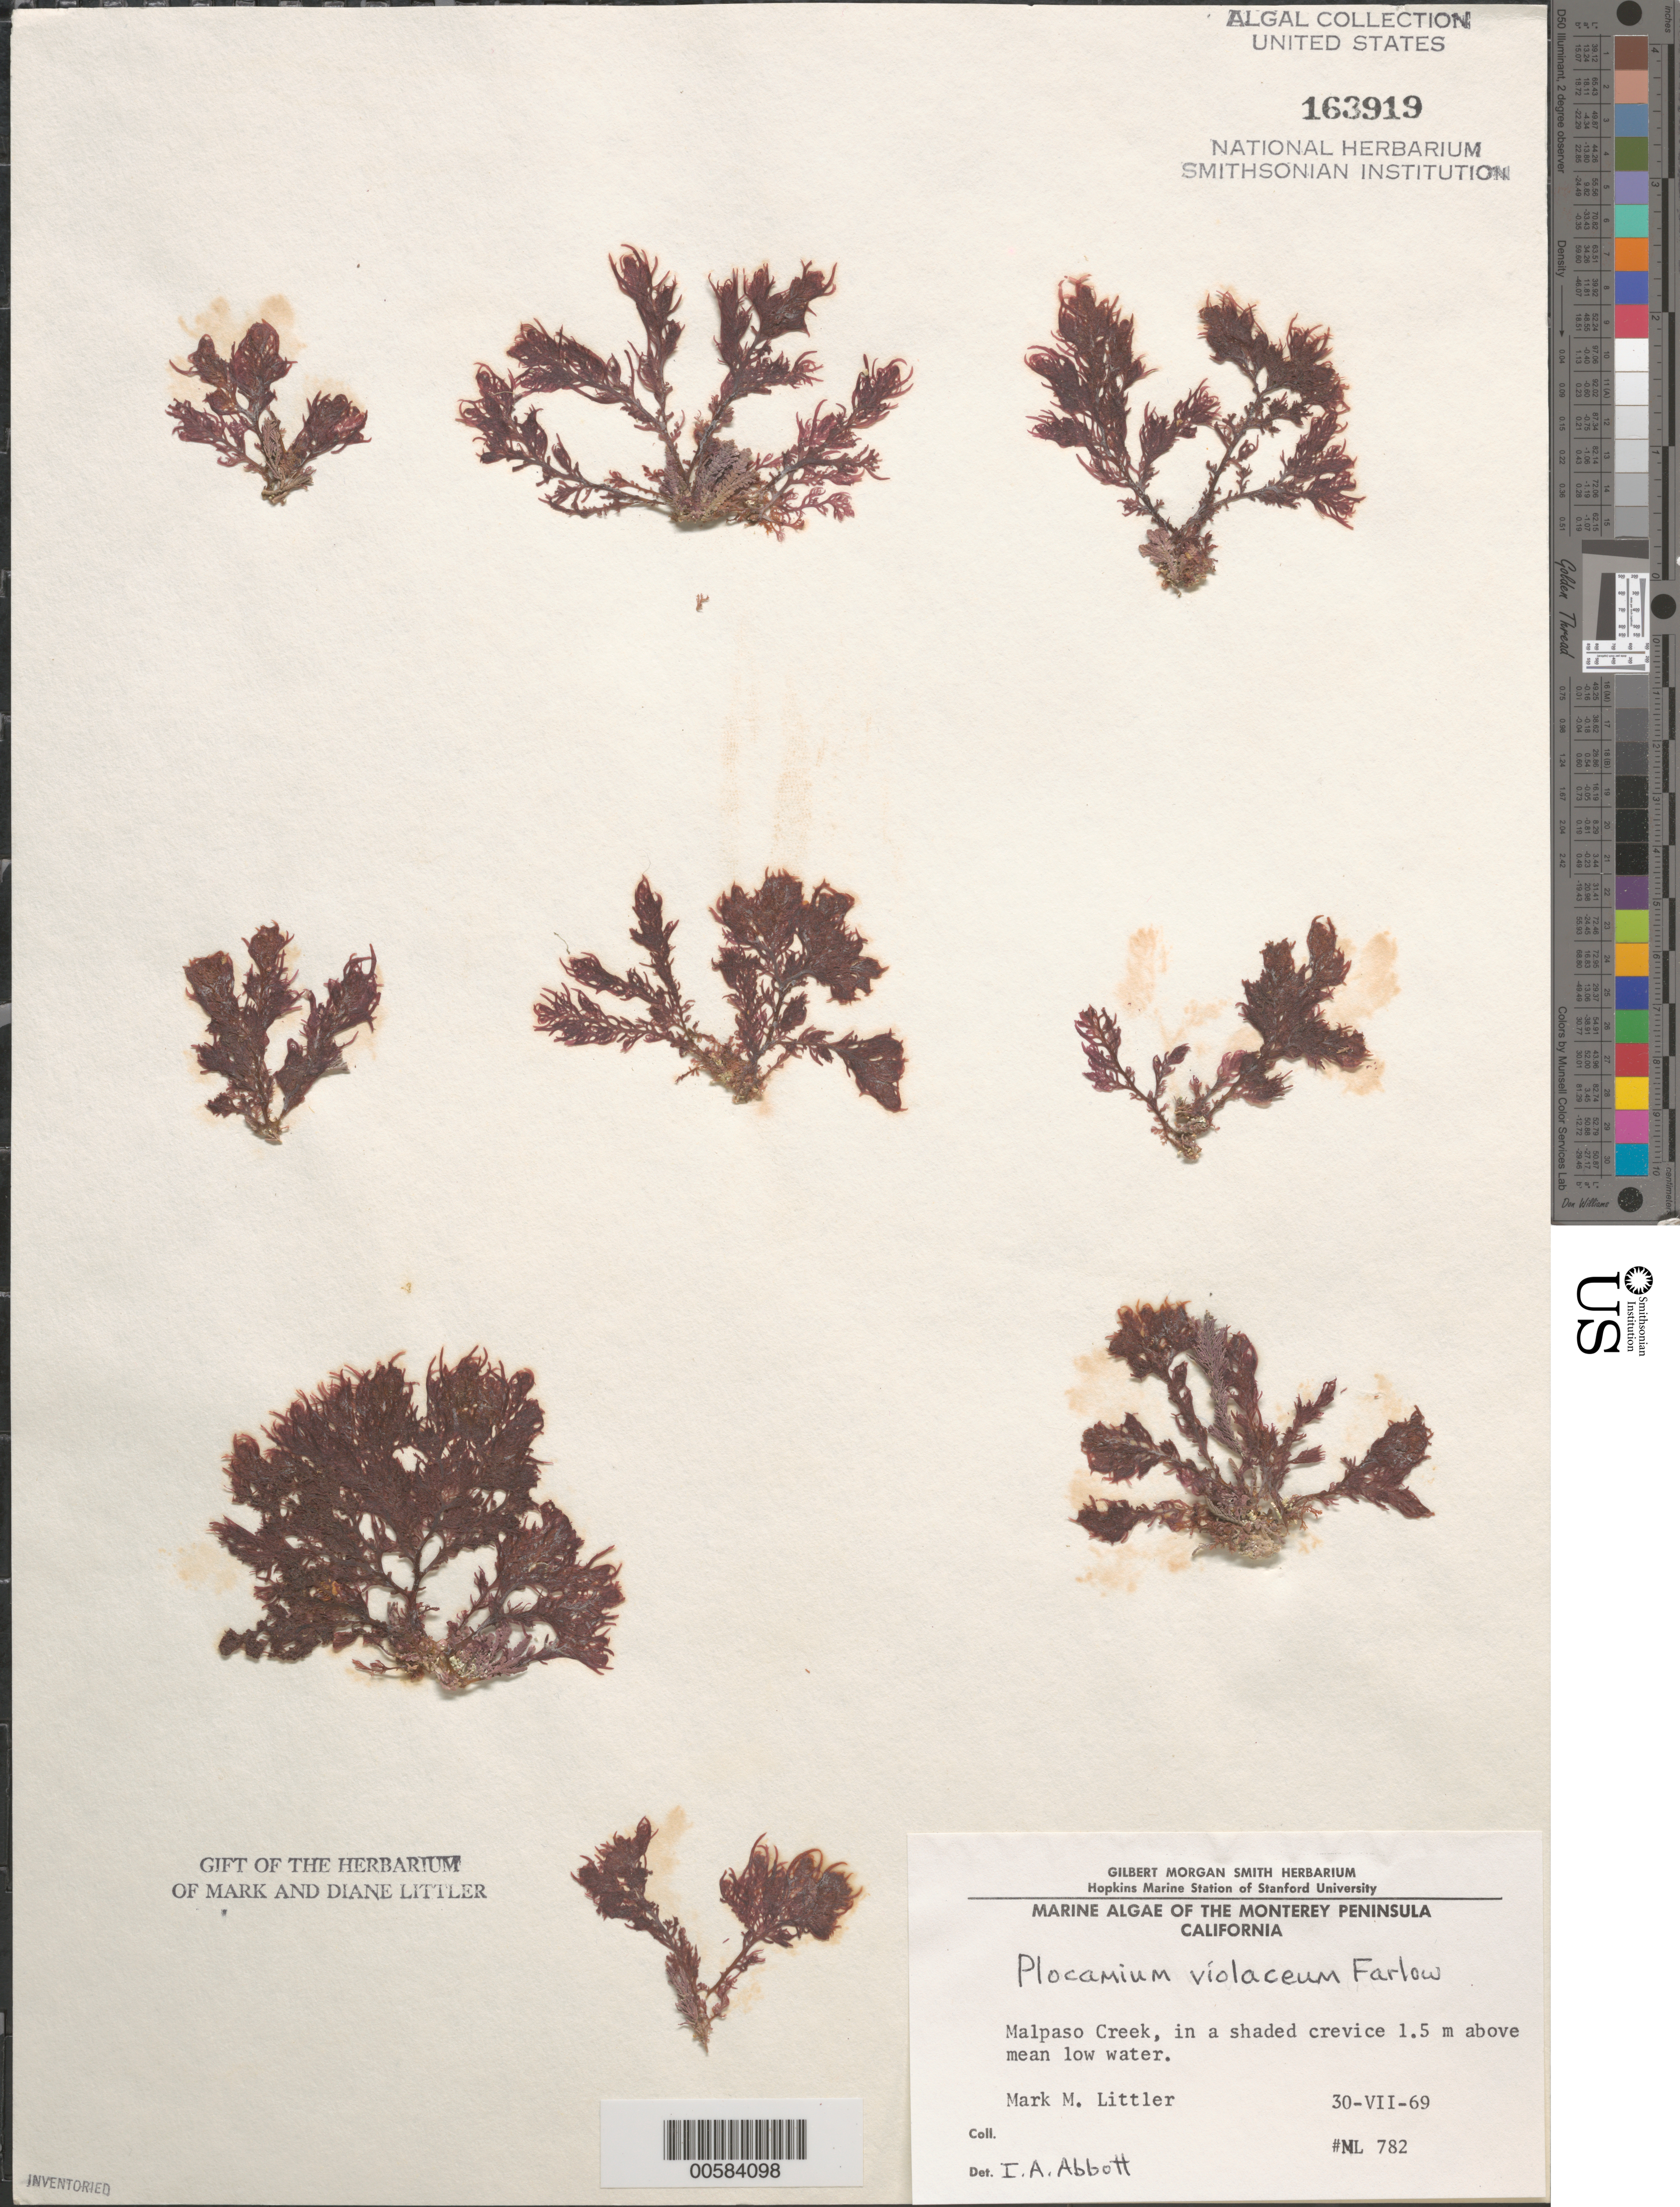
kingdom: Plantae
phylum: Rhodophyta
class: Florideophyceae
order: Plocamiales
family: Plocamiaceae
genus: Plocamium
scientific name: Plocamium violaceum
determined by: Abbott, Isabella A.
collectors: M. M. Littler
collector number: ML 782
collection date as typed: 30 Jul 1969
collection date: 1969-07-30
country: United States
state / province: California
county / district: Monterey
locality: Malpaso Creek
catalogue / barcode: US 163919